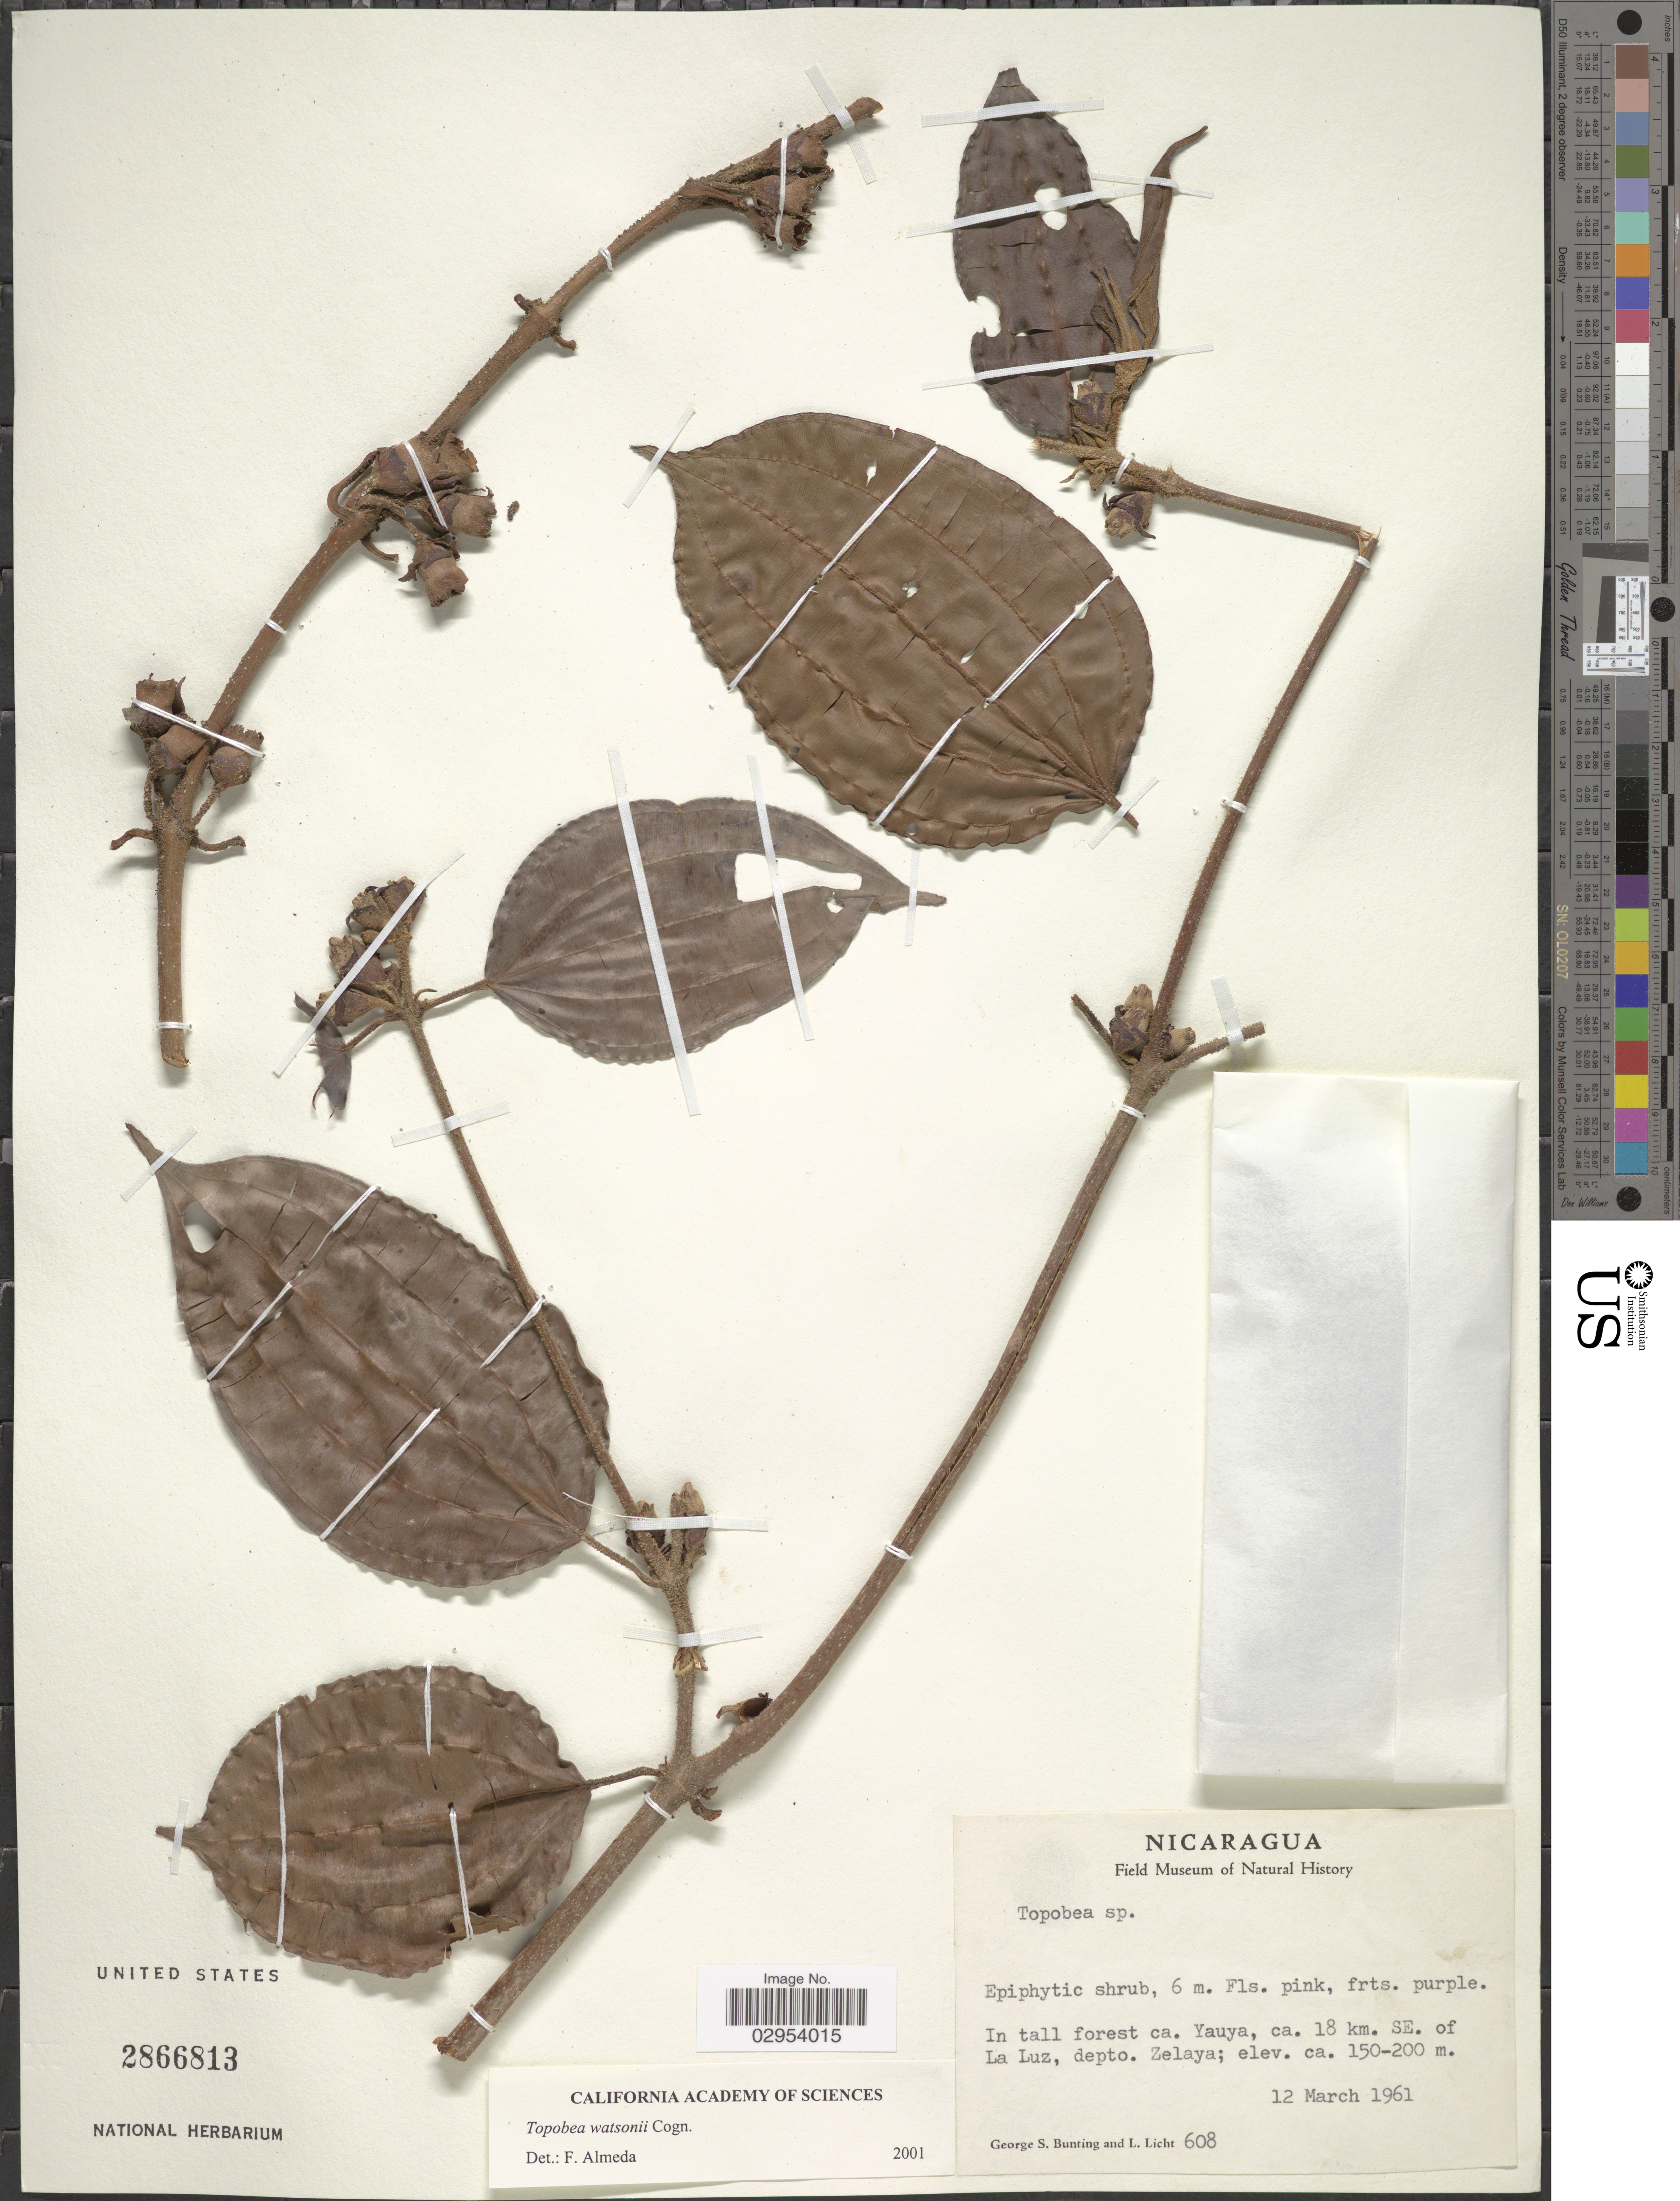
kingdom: Plantae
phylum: Tracheophyta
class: Magnoliopsida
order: Myrtales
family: Melastomataceae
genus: Topobea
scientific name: Topobea watsonii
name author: Cogn.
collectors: G. S. Bunting & L. Licht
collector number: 608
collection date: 1961-03-12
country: Nicaragua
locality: In tall forest ca. Yauya, ca. 18 km. SE. of La Luz, depto. Zelaya.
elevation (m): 150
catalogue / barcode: US 2866813